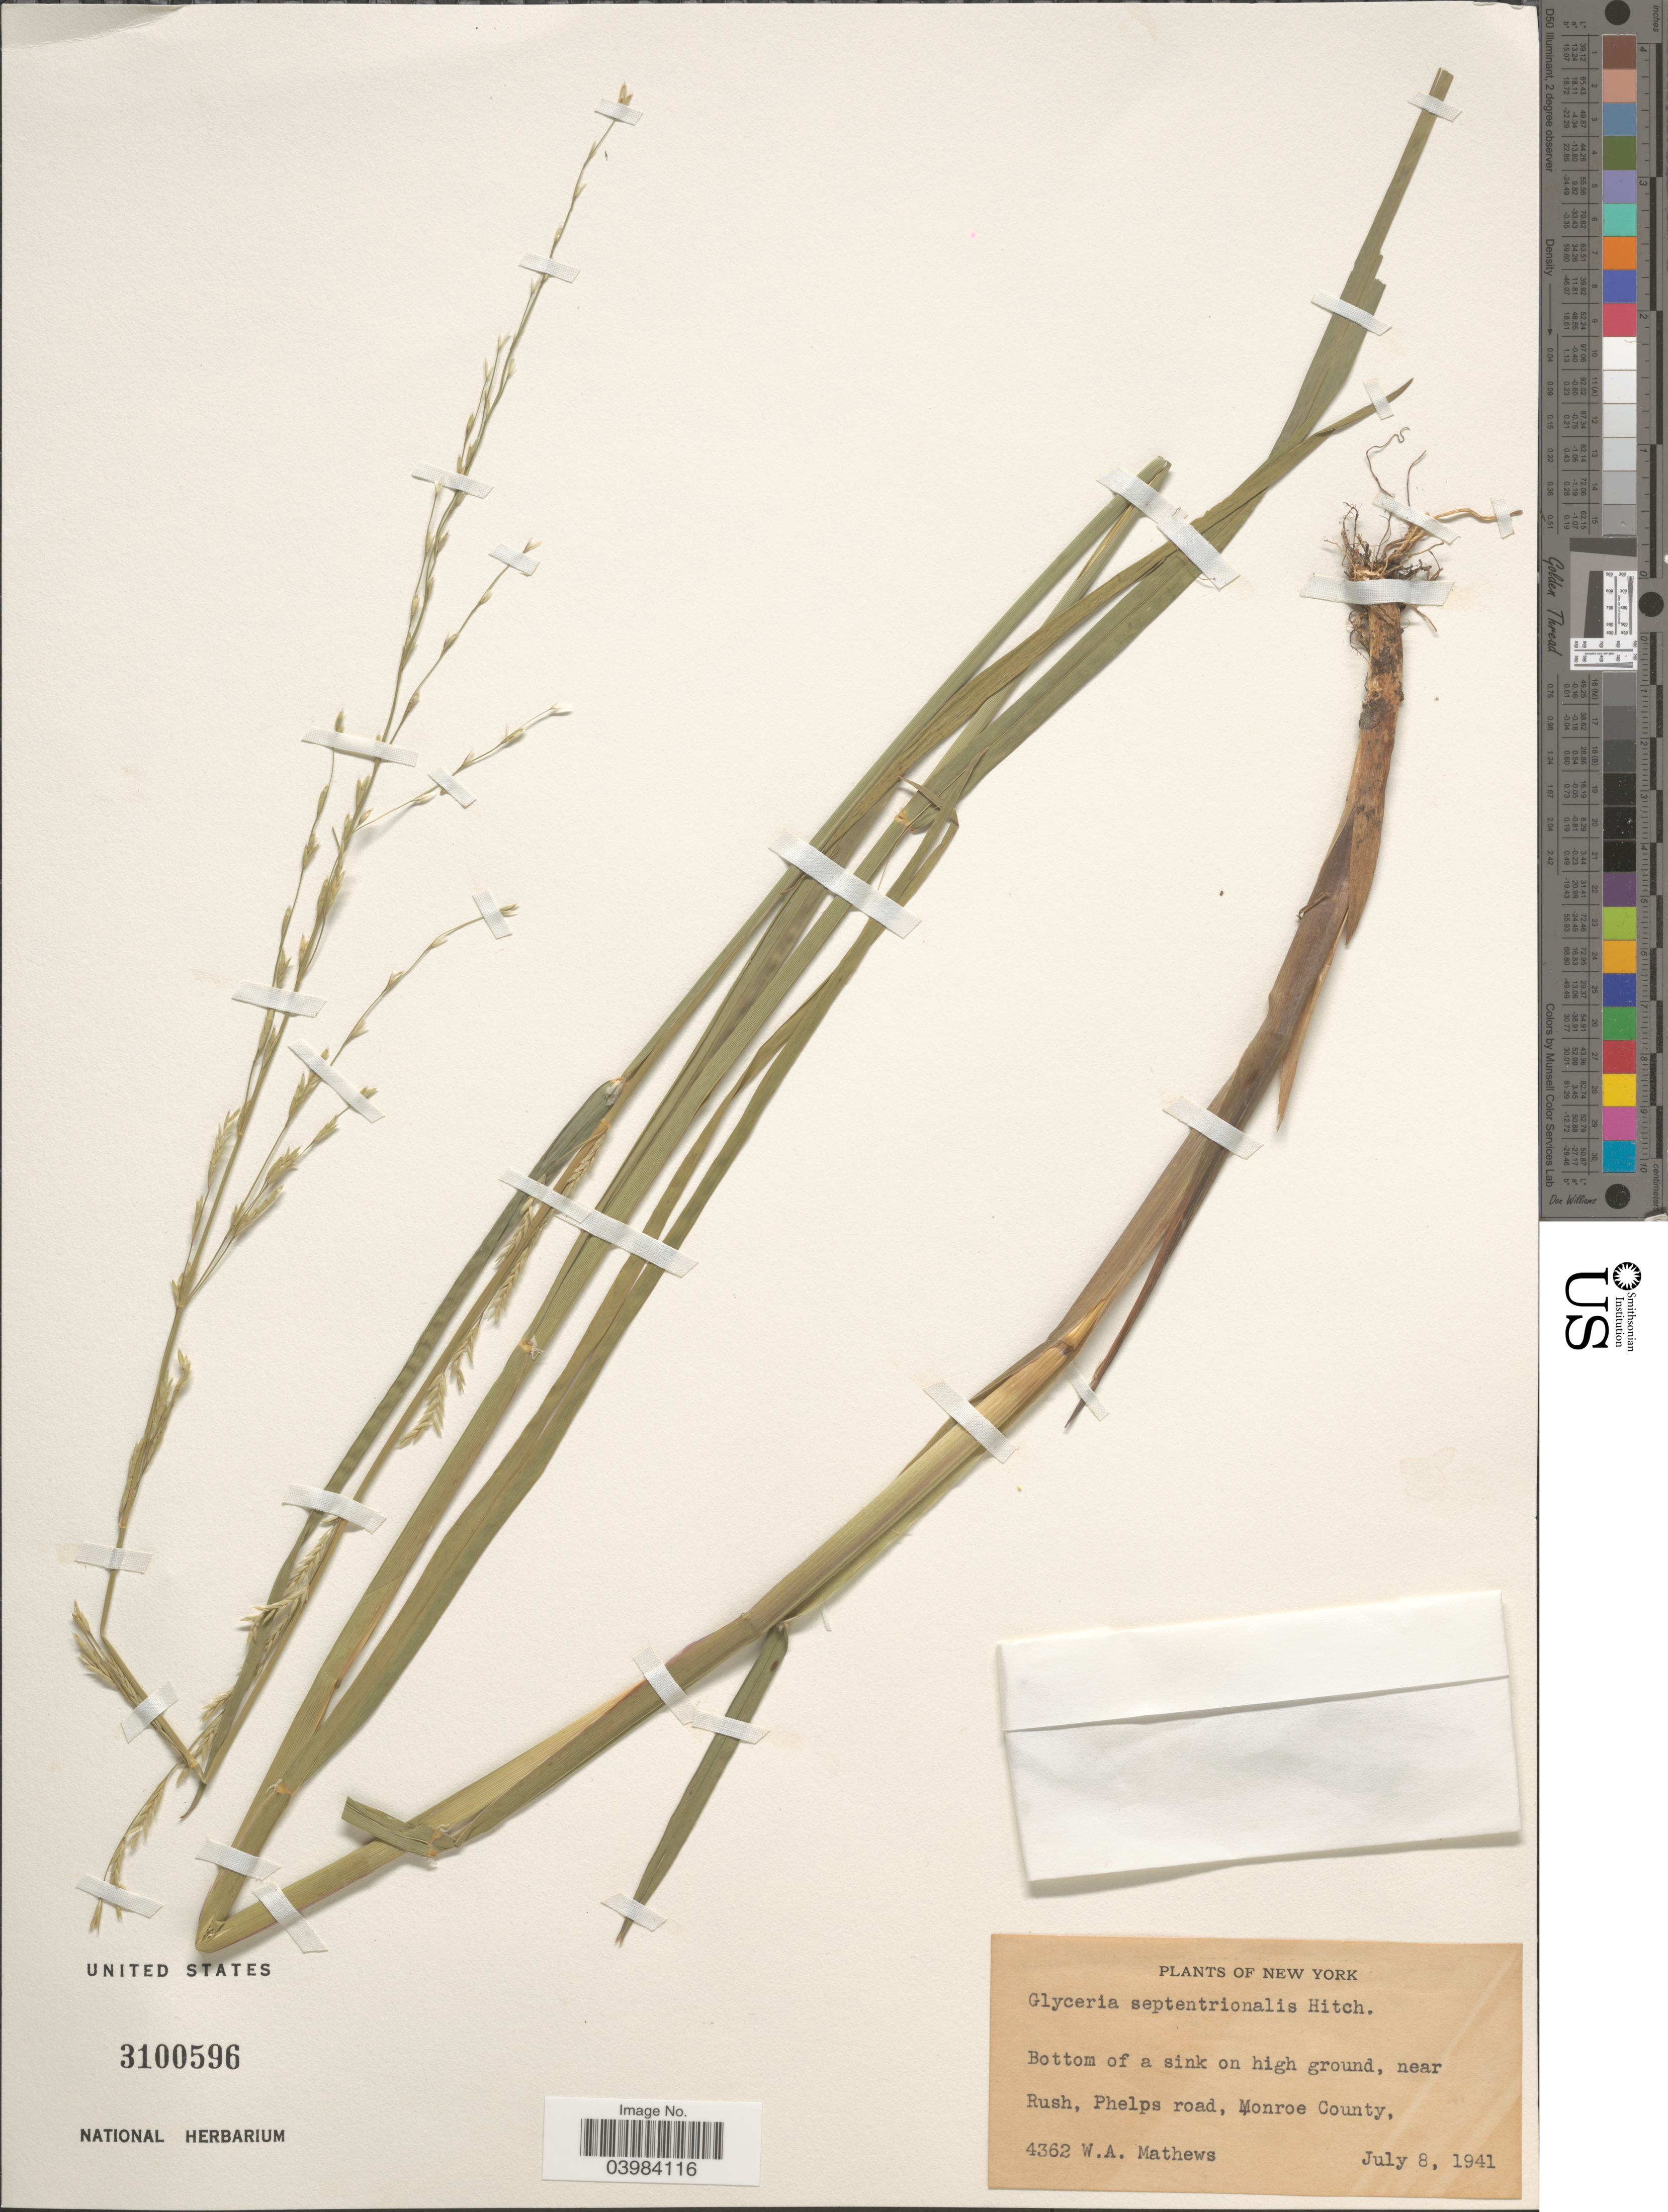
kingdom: Plantae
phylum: Tracheophyta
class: Liliopsida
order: Poales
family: Poaceae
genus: Glyceria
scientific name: Glyceria septentrionalis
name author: Hitchc.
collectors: W. Mathews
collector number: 4362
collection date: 1941-07-08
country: United States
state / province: New York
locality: Bottom of a sink on high ground, near Rush, Phelps road, Monroe County.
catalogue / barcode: US 3100596